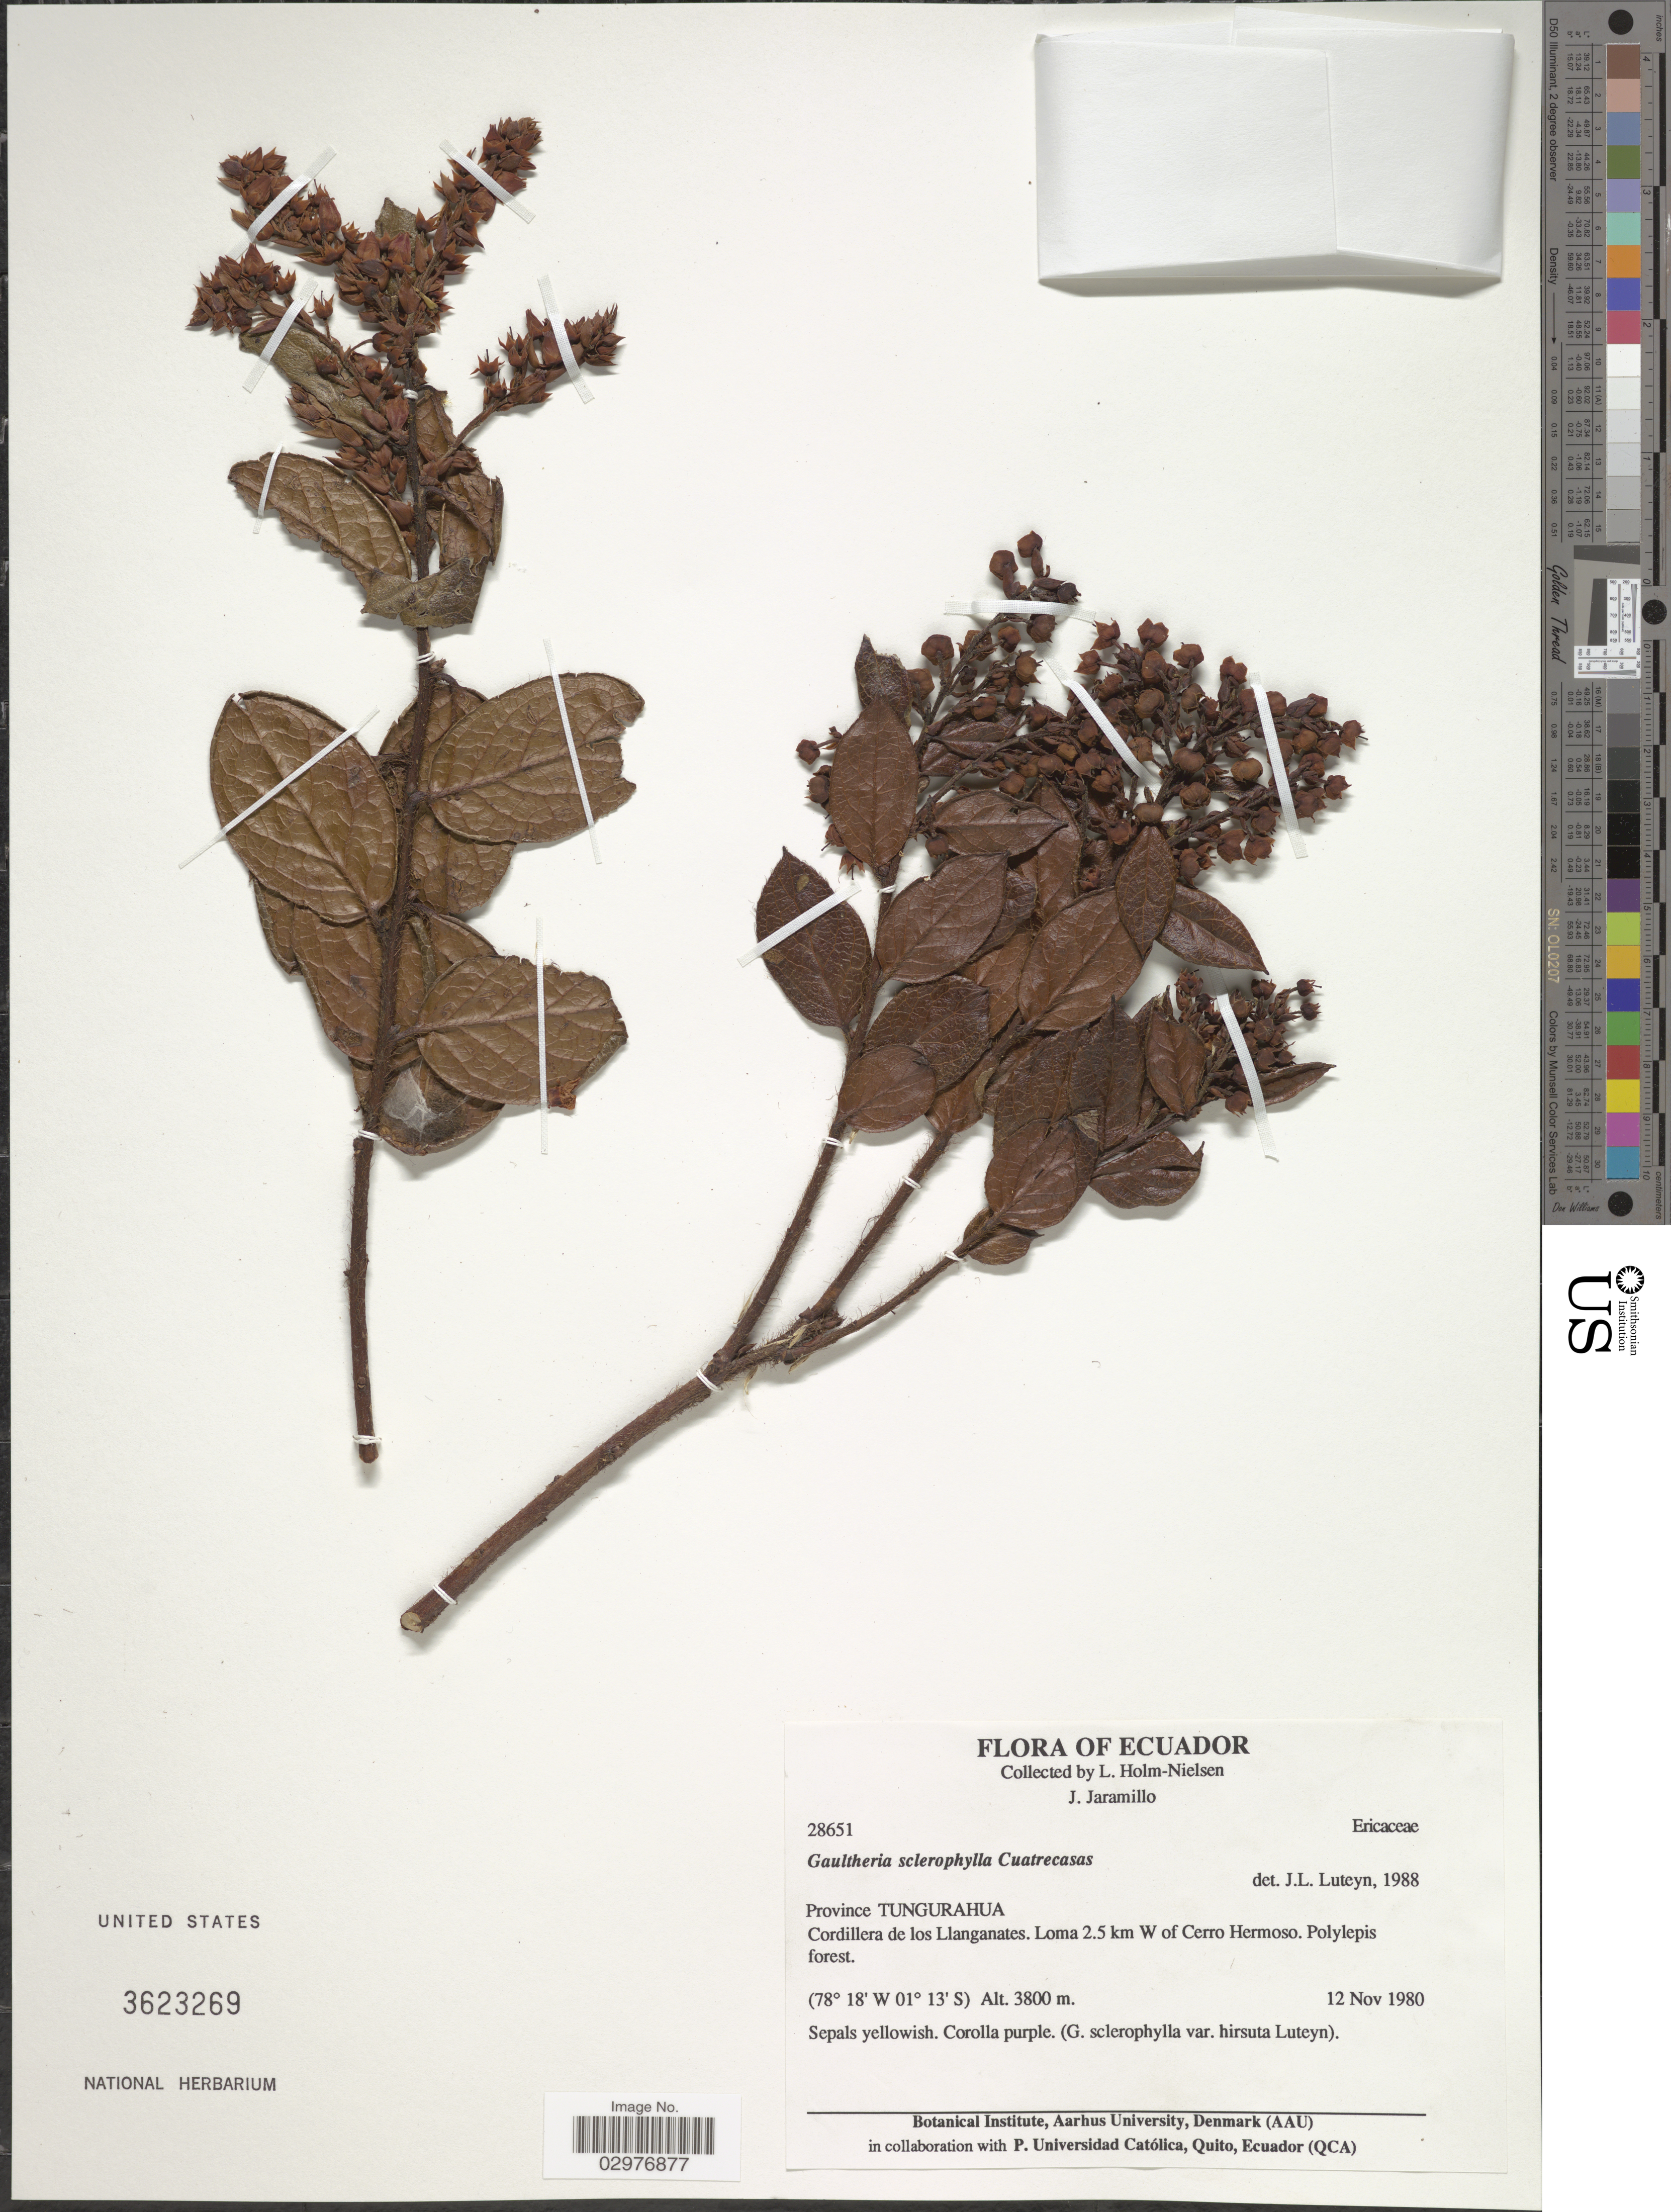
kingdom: Plantae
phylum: Tracheophyta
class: Magnoliopsida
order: Ericales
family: Ericaceae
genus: Gaultheria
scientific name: Gaultheria sclerophylla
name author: Cuatrec.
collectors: L. Holm-Nielsen & J. Jaramillo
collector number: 28651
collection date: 1980-11-12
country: Ecuador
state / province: Tungurahua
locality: Province Tungurahua. Cordillera de los Llanganates. Loma 2.5 km W of Cerro Hermoso.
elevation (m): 3800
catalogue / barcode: US 3623269